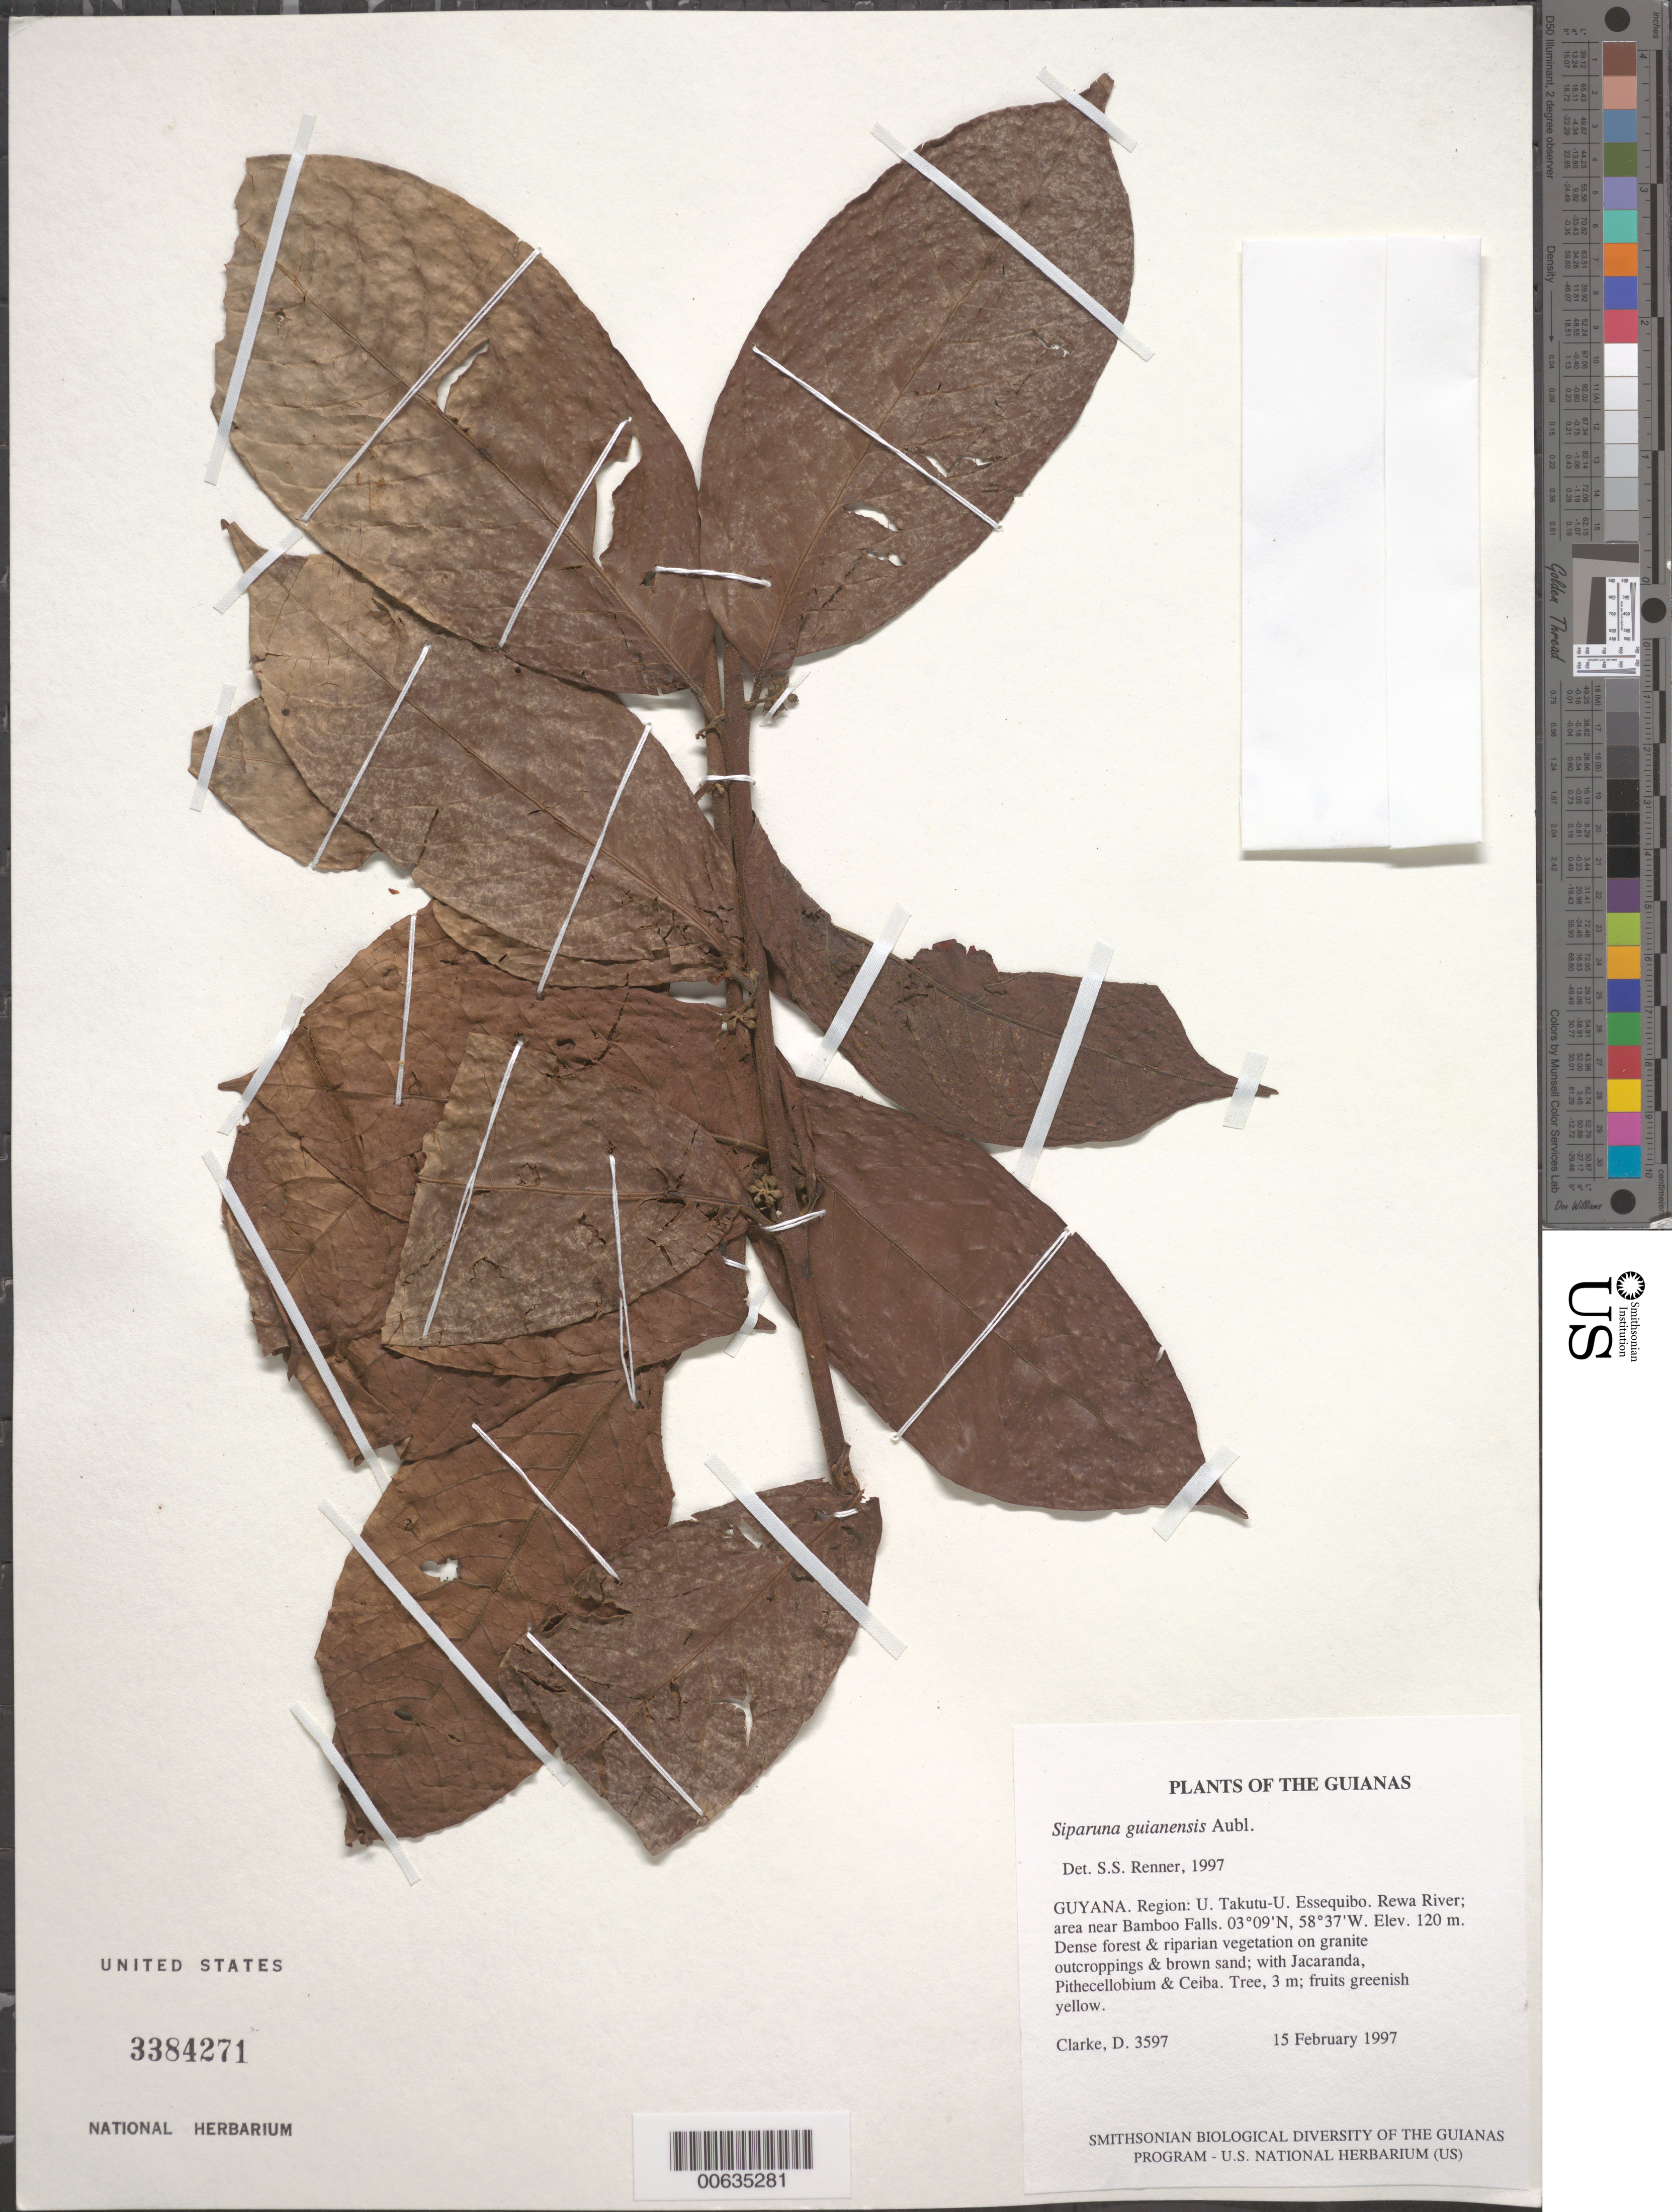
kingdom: Plantae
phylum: Tracheophyta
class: Magnoliopsida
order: Laurales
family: Siparunaceae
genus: Siparuna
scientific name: Siparuna guianensis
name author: Aubl.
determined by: Renner, S. S.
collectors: H. D. Clarke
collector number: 3597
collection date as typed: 15 February 1997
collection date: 1997-02-15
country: Guyana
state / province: U. Takutu-U. Essequibo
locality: Rewa River; area near Bamboo Falls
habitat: Dense forest & riparian vegetation on granite outcroppings & brown sand; with Jacaranda, Pithecellobium & Ceiba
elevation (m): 120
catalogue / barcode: US 3384271